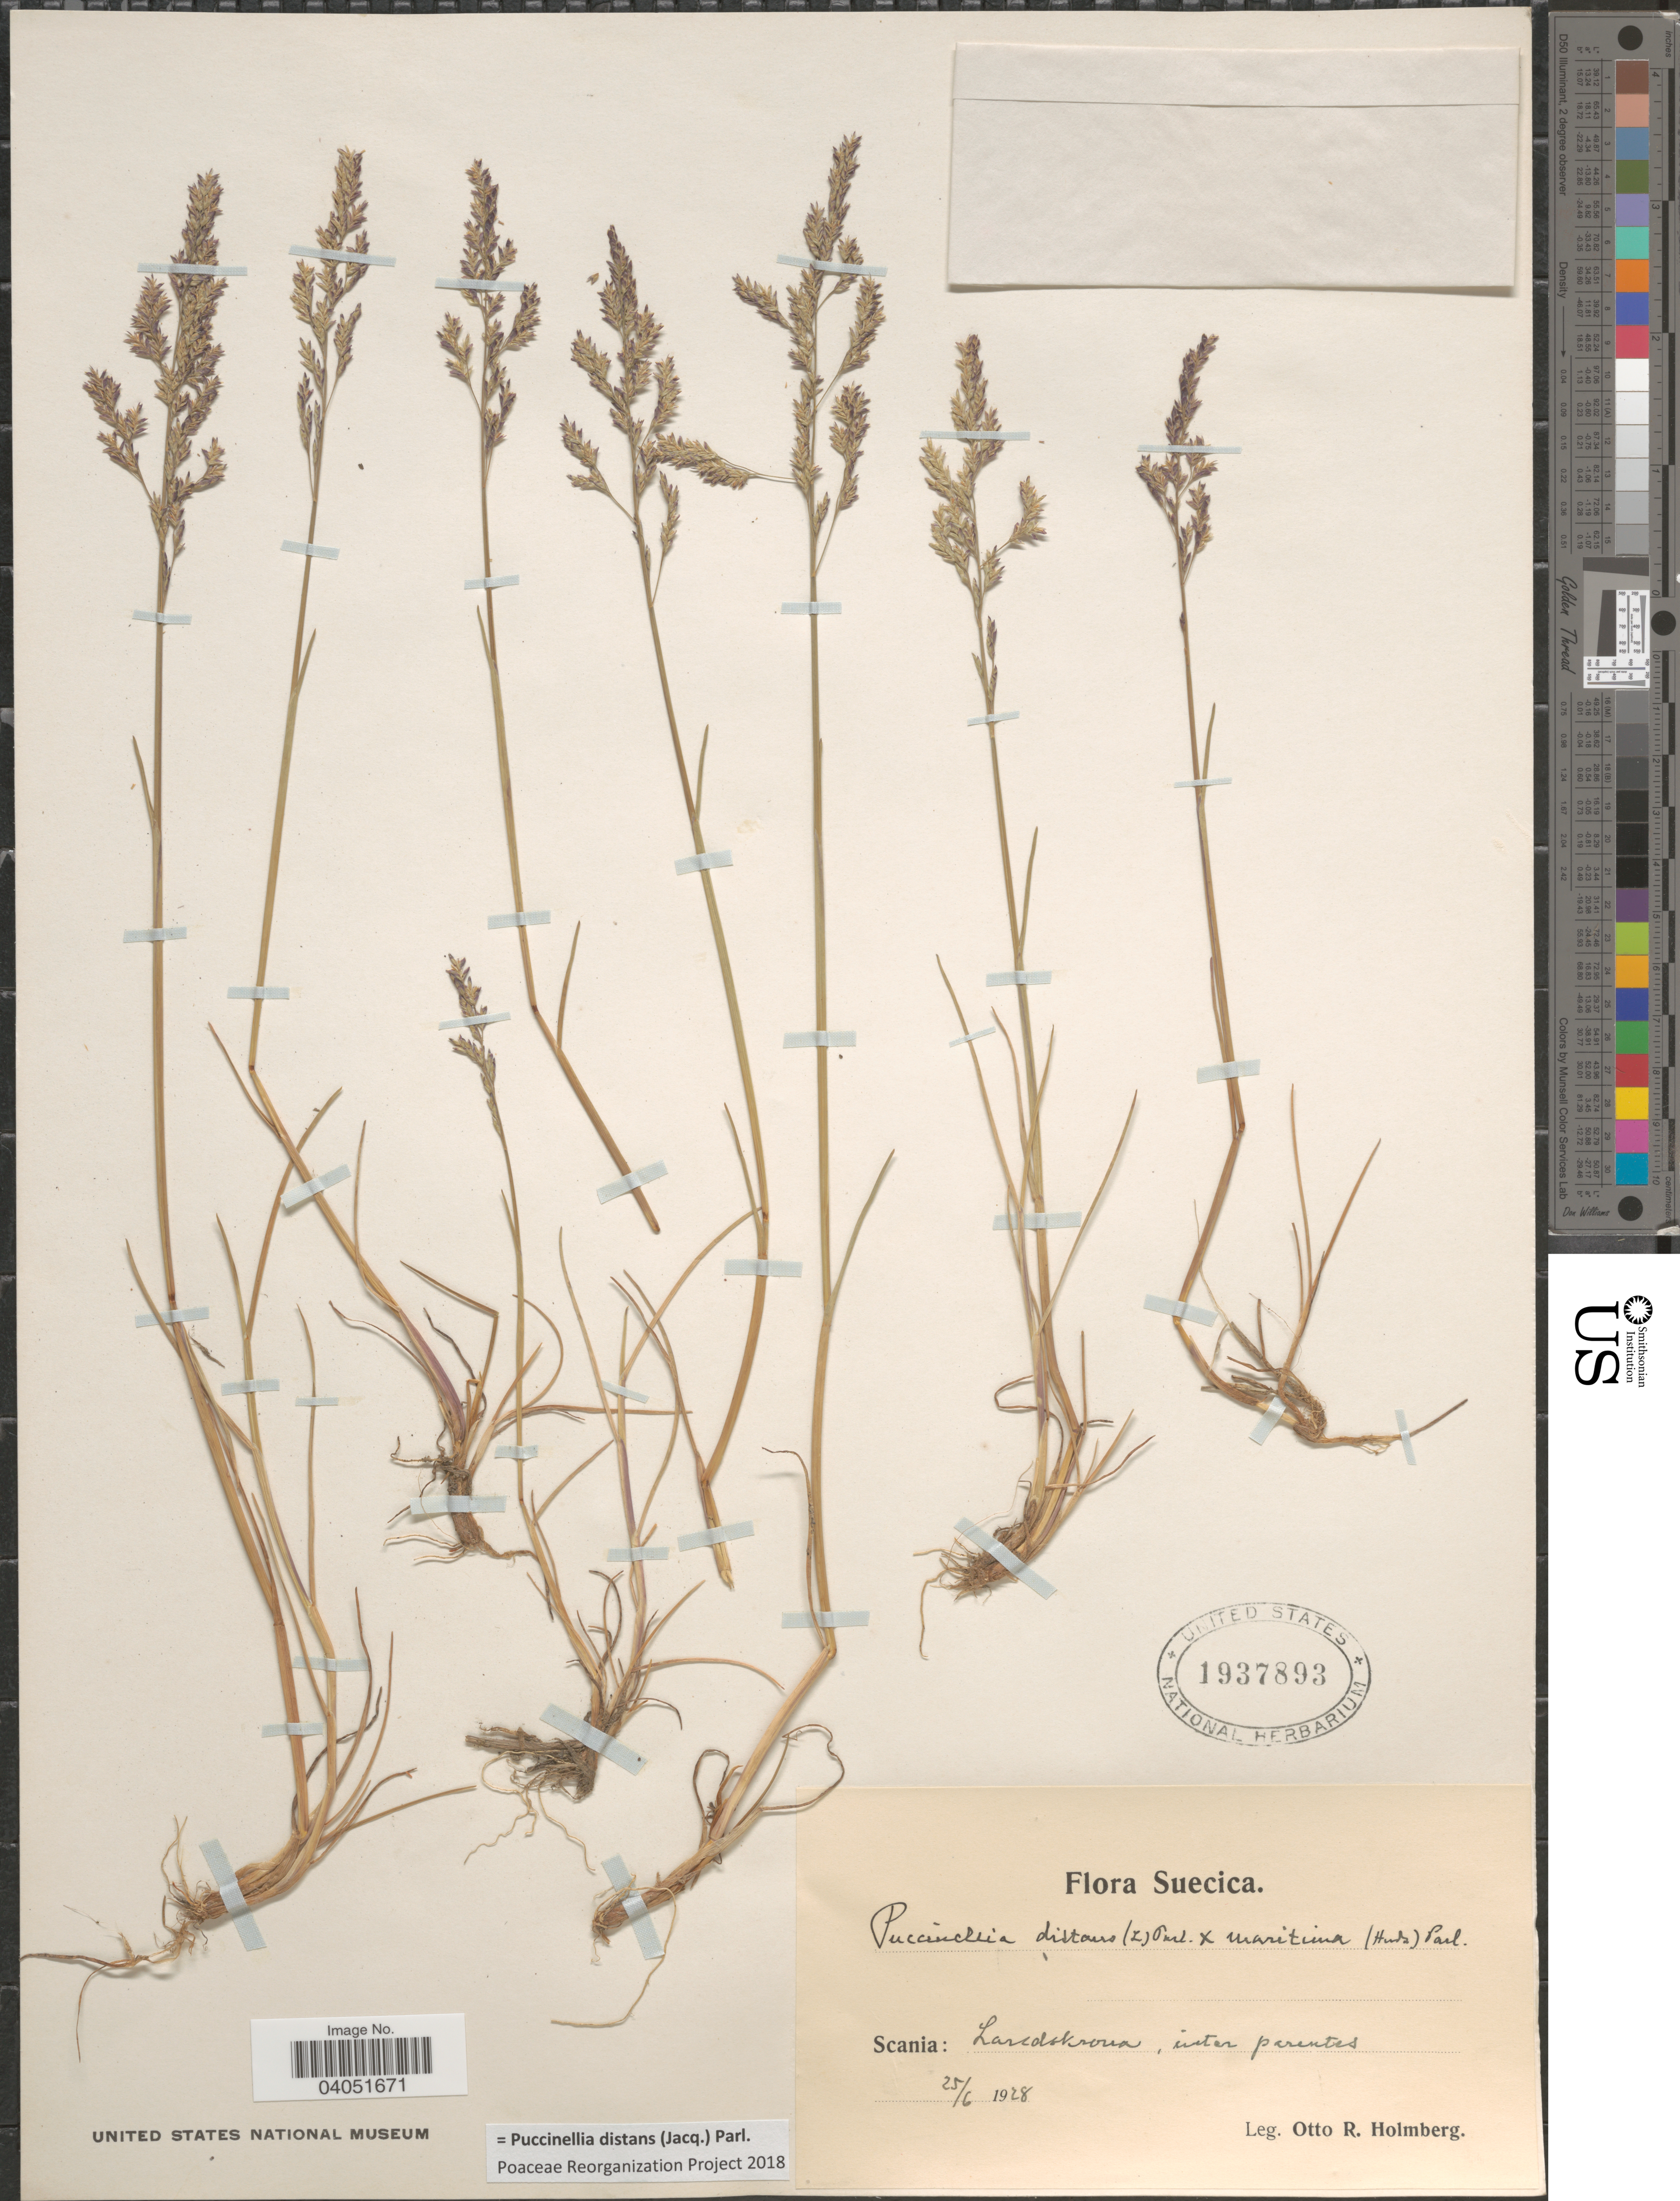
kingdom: Plantae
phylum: Tracheophyta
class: Liliopsida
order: Poales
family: Poaceae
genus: Puccinellia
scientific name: Puccinellia distans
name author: (Jacq.) Parl.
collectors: O. Holmberg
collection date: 1928-06-26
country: Sweden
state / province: Skåne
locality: Suecica. Scania: Landskrona, inter parentes.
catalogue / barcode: US 1937893